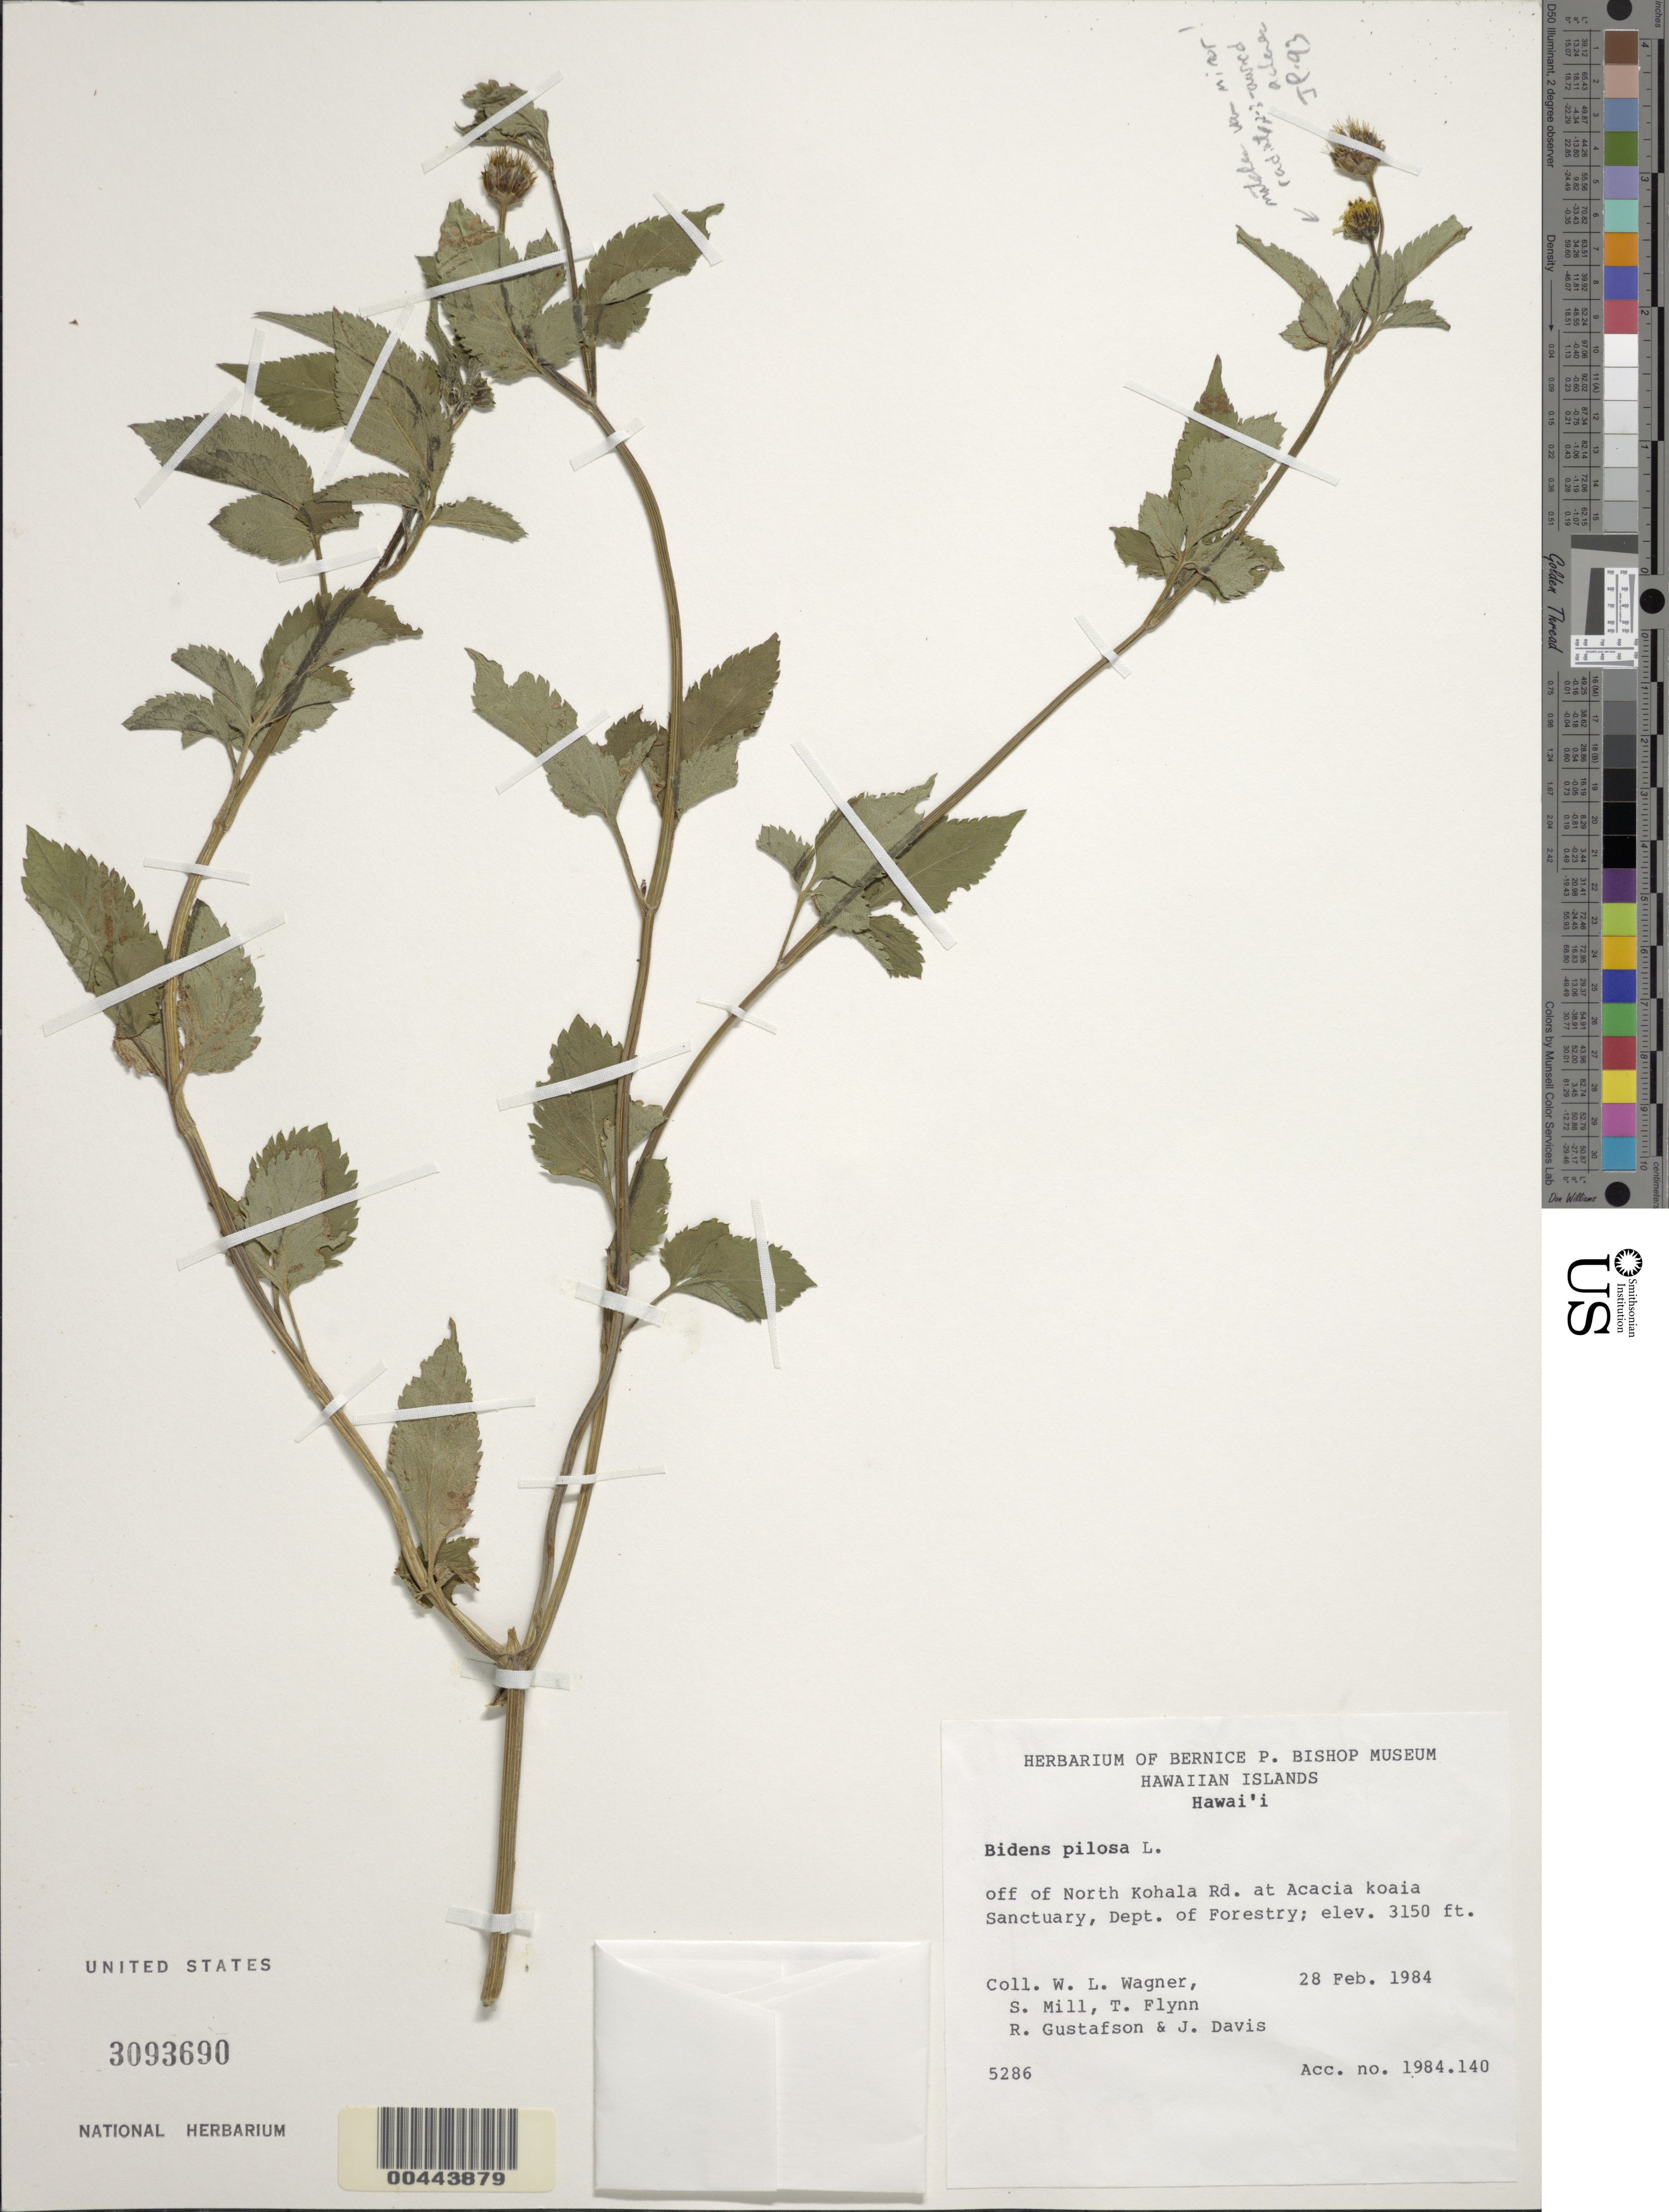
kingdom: Plantae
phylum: Tracheophyta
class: Magnoliopsida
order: Asterales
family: Asteraceae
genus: Bidens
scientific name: Bidens pilosa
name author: L.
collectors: W. L. Wagner, S. W. Miller, T. W. Flynn, R. Gustafson & J. Davis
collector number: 5286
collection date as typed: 28 Feb 1984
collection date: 1984-02-28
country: United States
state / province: Hawaii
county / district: Hawaii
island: Hawaii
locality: Off of North Kohala Road at Acacia koaia Sanctuary, Department of Forestry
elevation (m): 960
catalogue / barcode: US 3093690